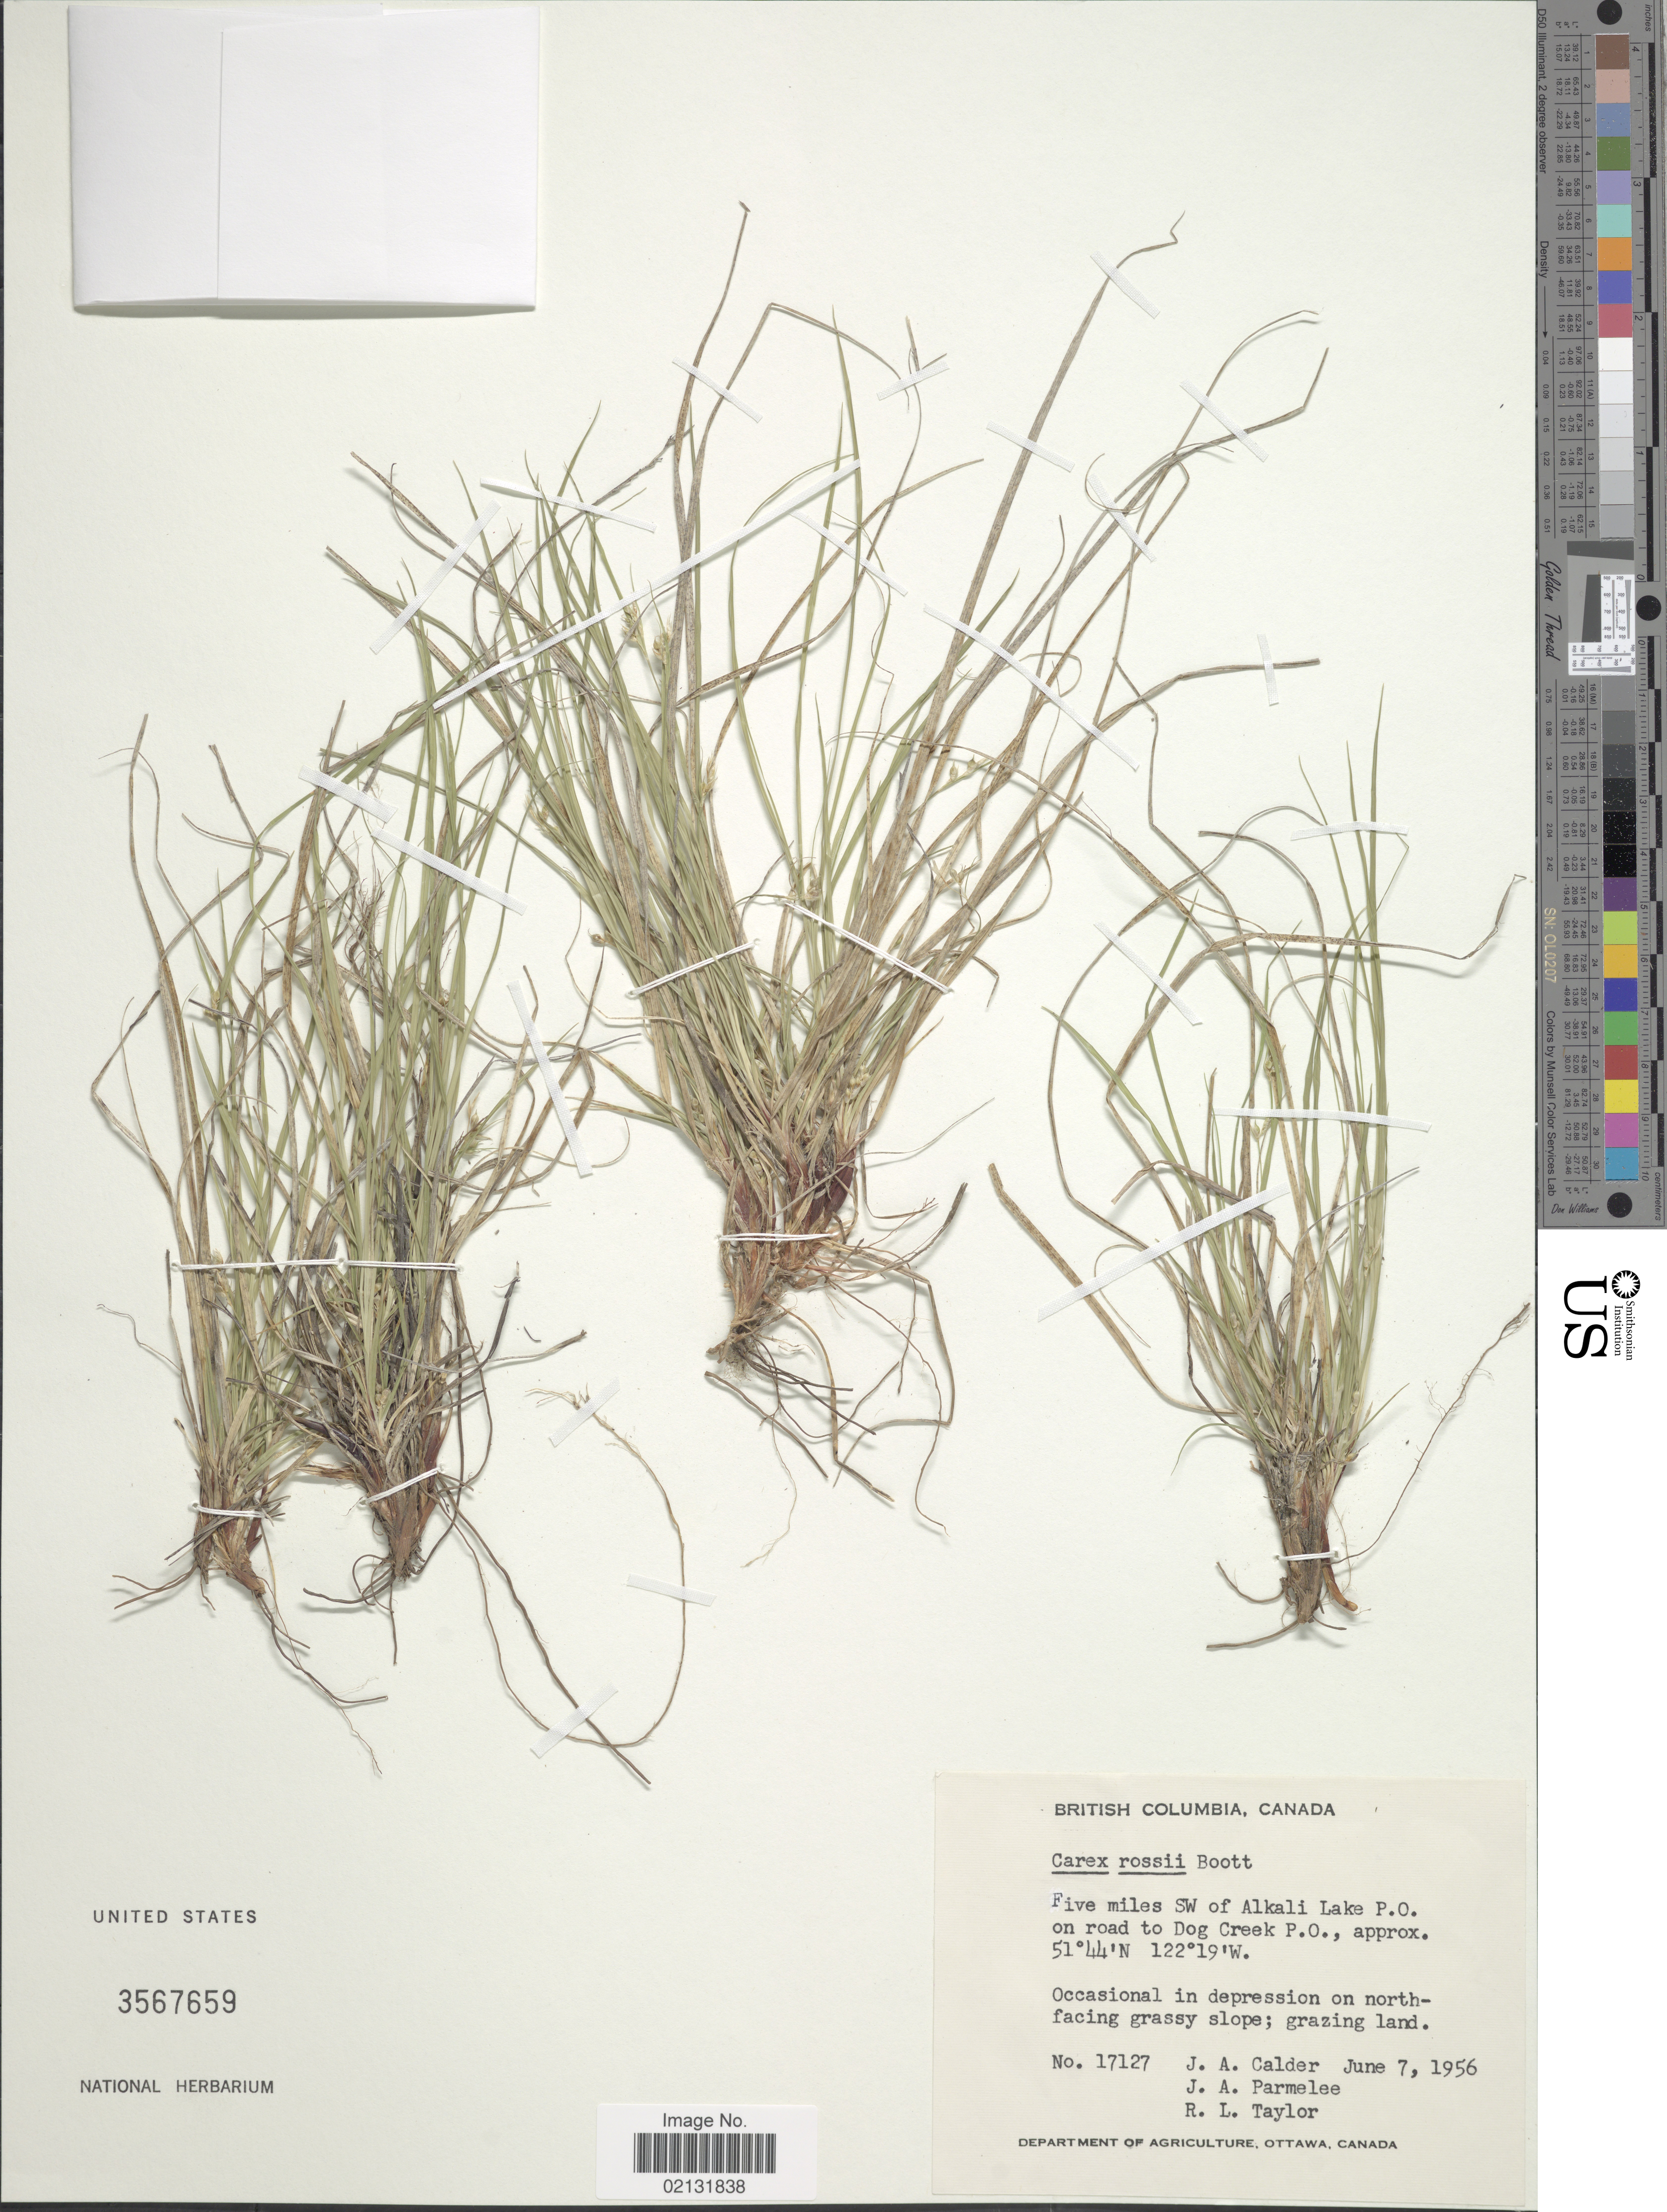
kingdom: Plantae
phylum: Tracheophyta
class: Liliopsida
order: Poales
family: Cyperaceae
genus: Carex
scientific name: Carex rossii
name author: Boott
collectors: J. A. Calder, J. A. Parmelee & R. Taylor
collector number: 17127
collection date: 1956-06-07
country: Canada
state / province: British Columbia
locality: British Columbia, Canada. Five Miles SW of Alkali Lake P.O. on road to Dog Creek P.O.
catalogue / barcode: US 3567659